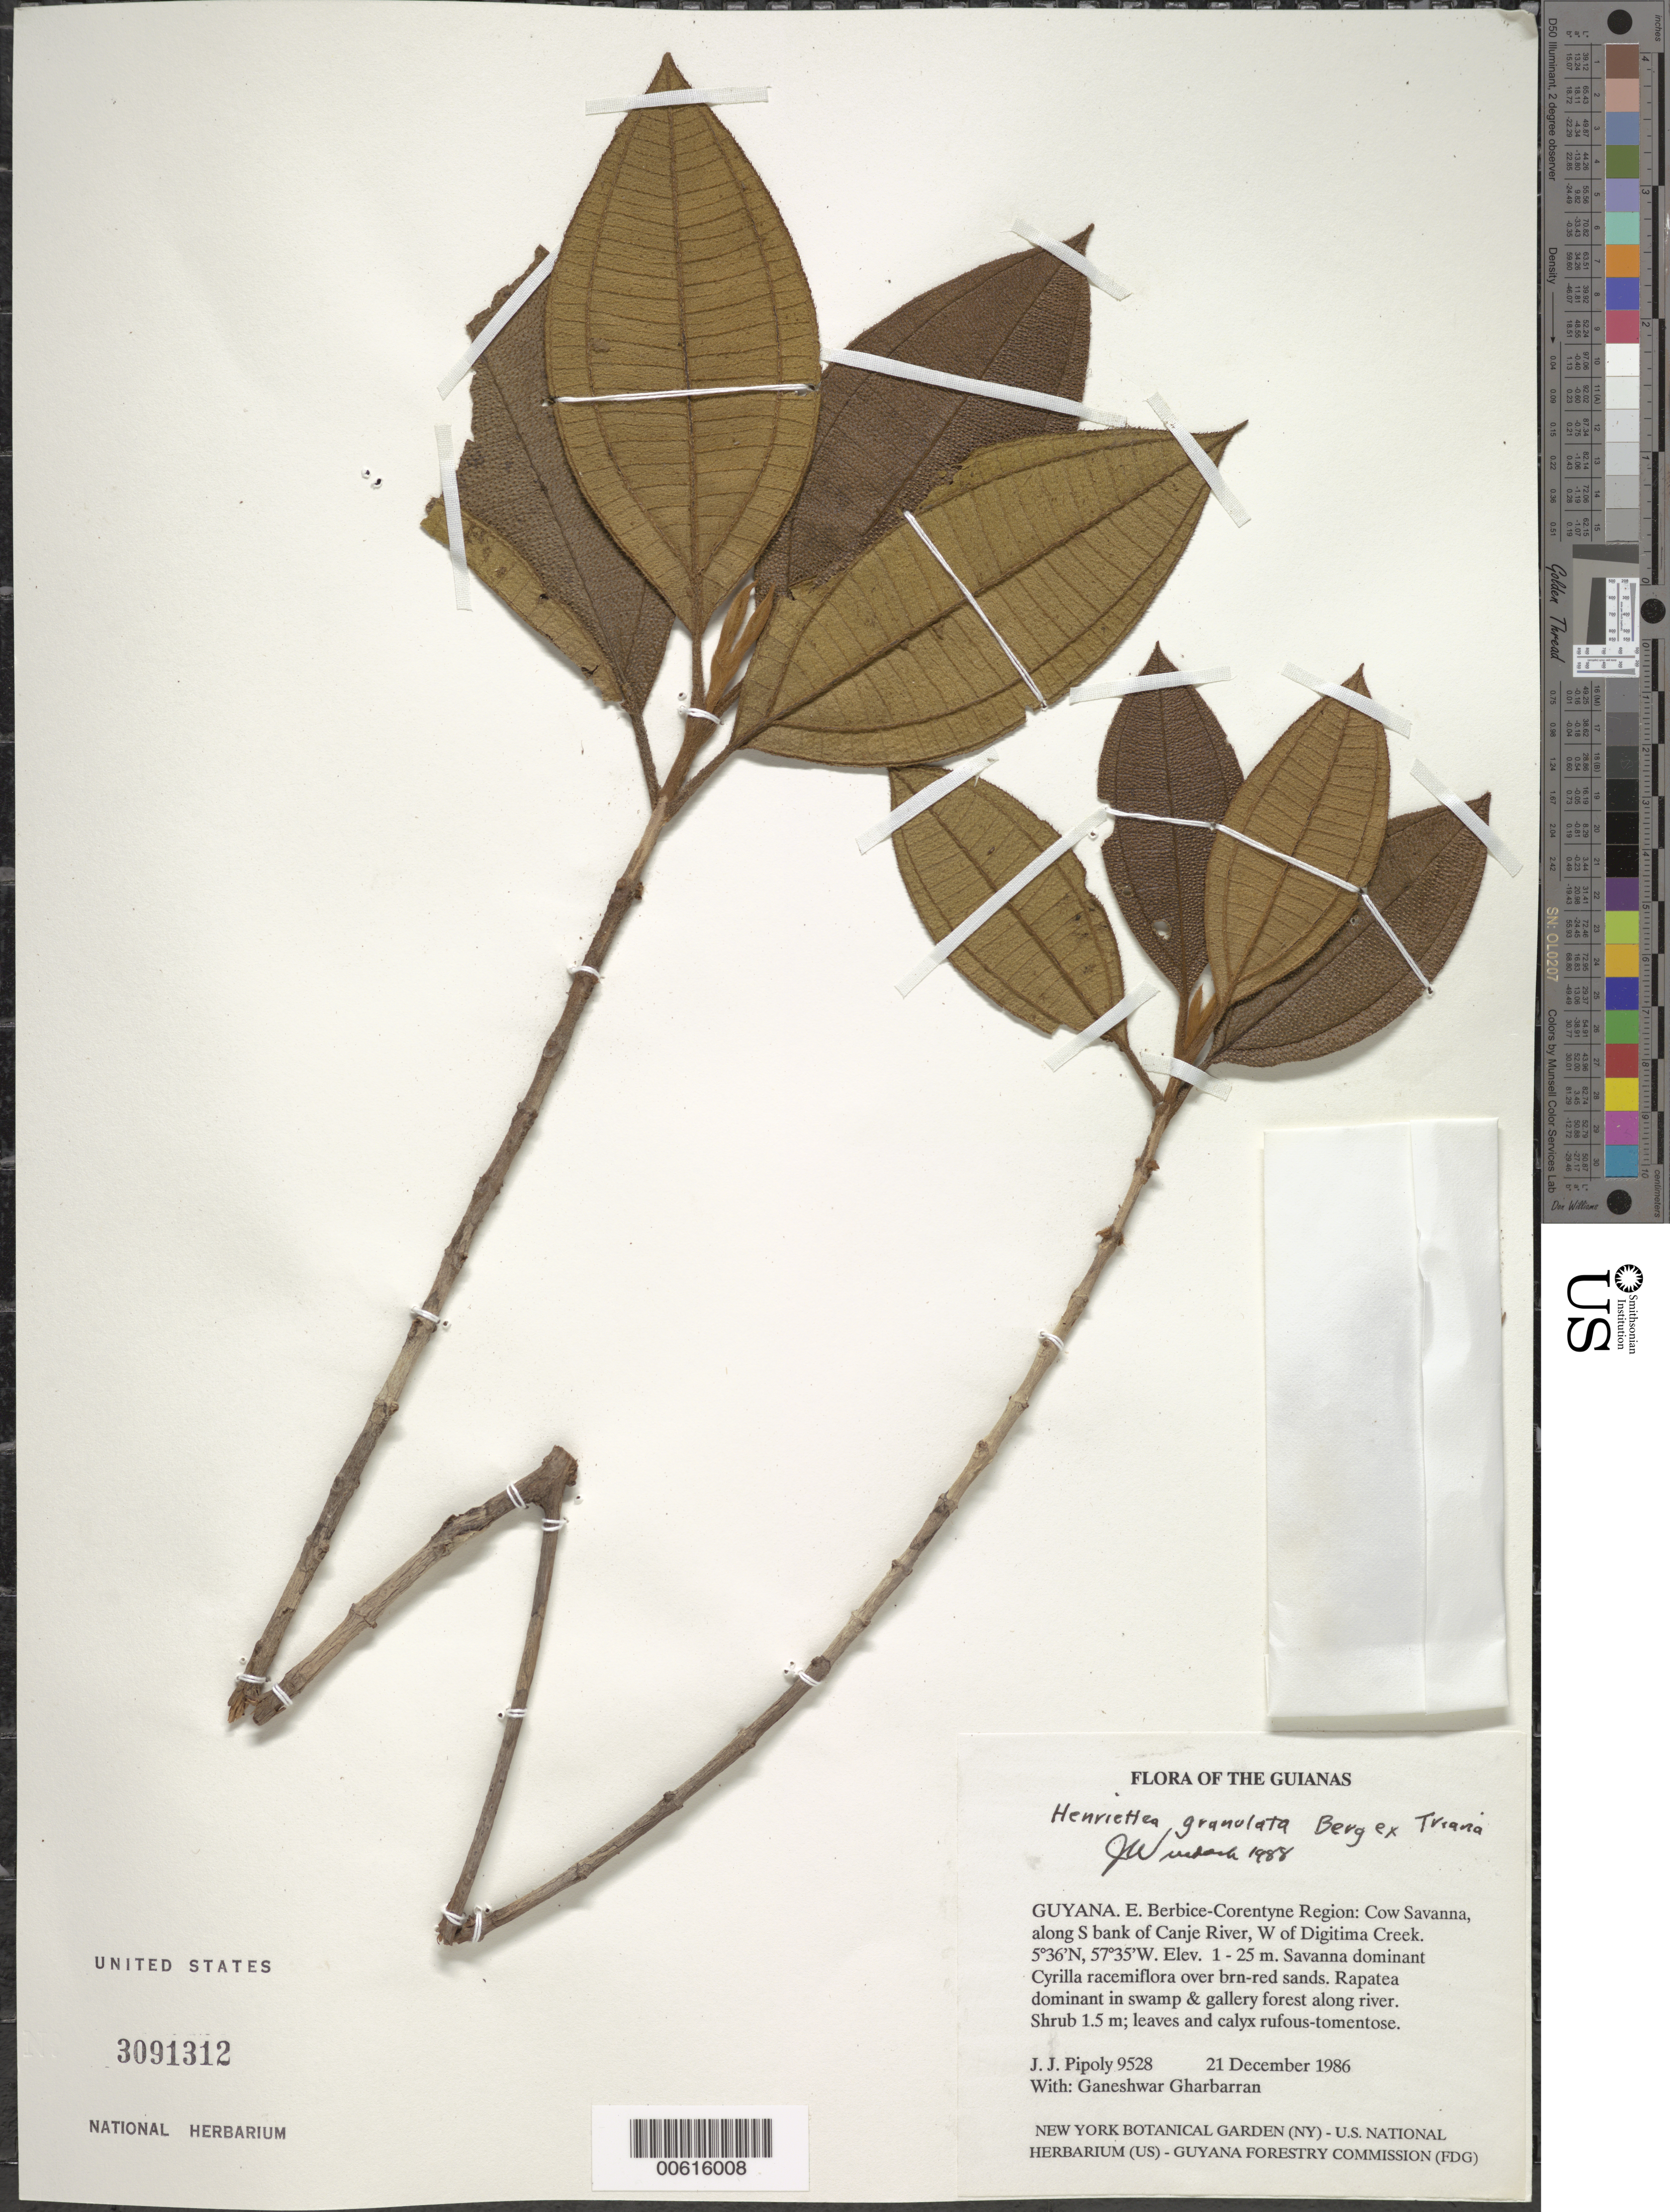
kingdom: Plantae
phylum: Tracheophyta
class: Magnoliopsida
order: Myrtales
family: Melastomataceae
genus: Henriettea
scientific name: Henriettea granulata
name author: Berg ex Triana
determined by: Wurdack, John J., (US), US (UNITED STATES)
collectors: J. J. Pipoly & G. Gharbarran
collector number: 9528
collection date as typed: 21 December 1986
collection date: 1986-12-21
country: Guyana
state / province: E. Berbice-Corentyne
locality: Cow savanna, along S bank of Canje River, W of Digitima Creek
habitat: Savanna dominant Cyrilla racemiflora over brn-red sands. Rapatea dominant in swamp & gallery forest along river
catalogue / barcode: US 3091312